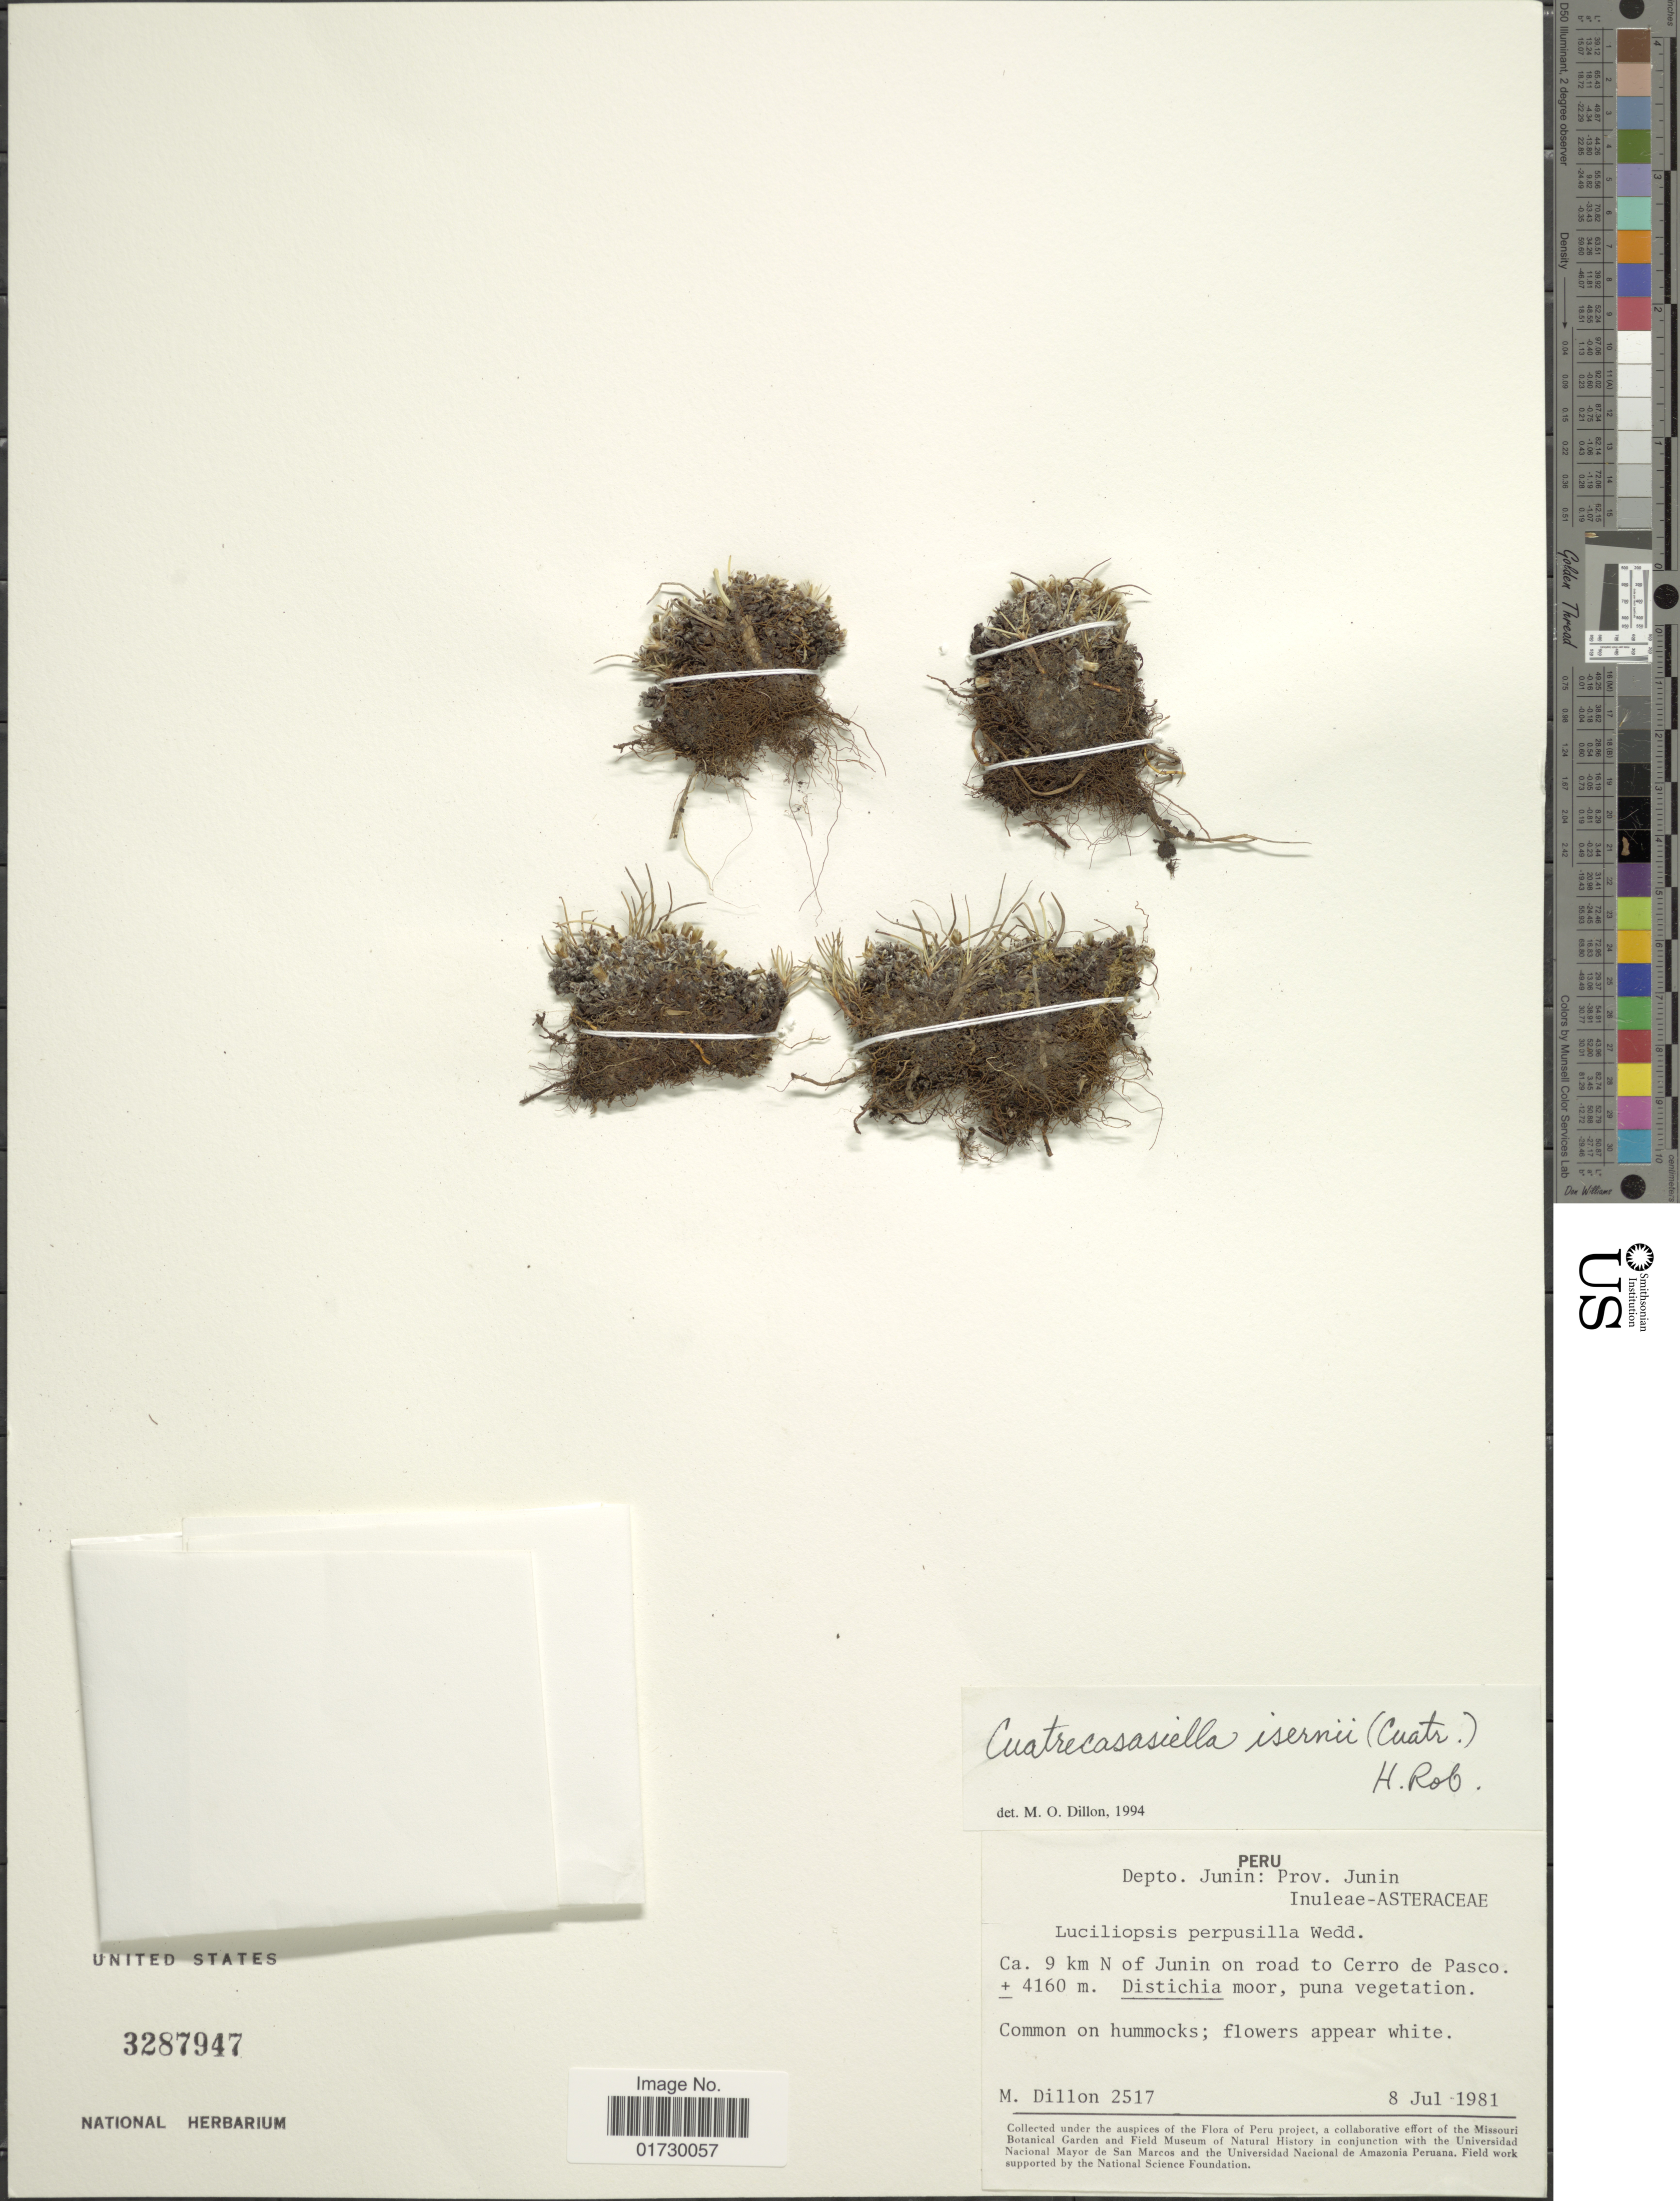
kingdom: Plantae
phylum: Tracheophyta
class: Magnoliopsida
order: Asterales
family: Asteraceae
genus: Cuatrecasasiella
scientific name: Cuatrecasasiella isernii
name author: (Cuatrec.) H. Rob.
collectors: M. O. Dillon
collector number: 2517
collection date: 1981-07-08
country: Peru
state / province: Junín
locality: Depto. Junin, Prov. Junin, 9 km N of Junin on road to Cerro de Pasco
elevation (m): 4160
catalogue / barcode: US 3287947